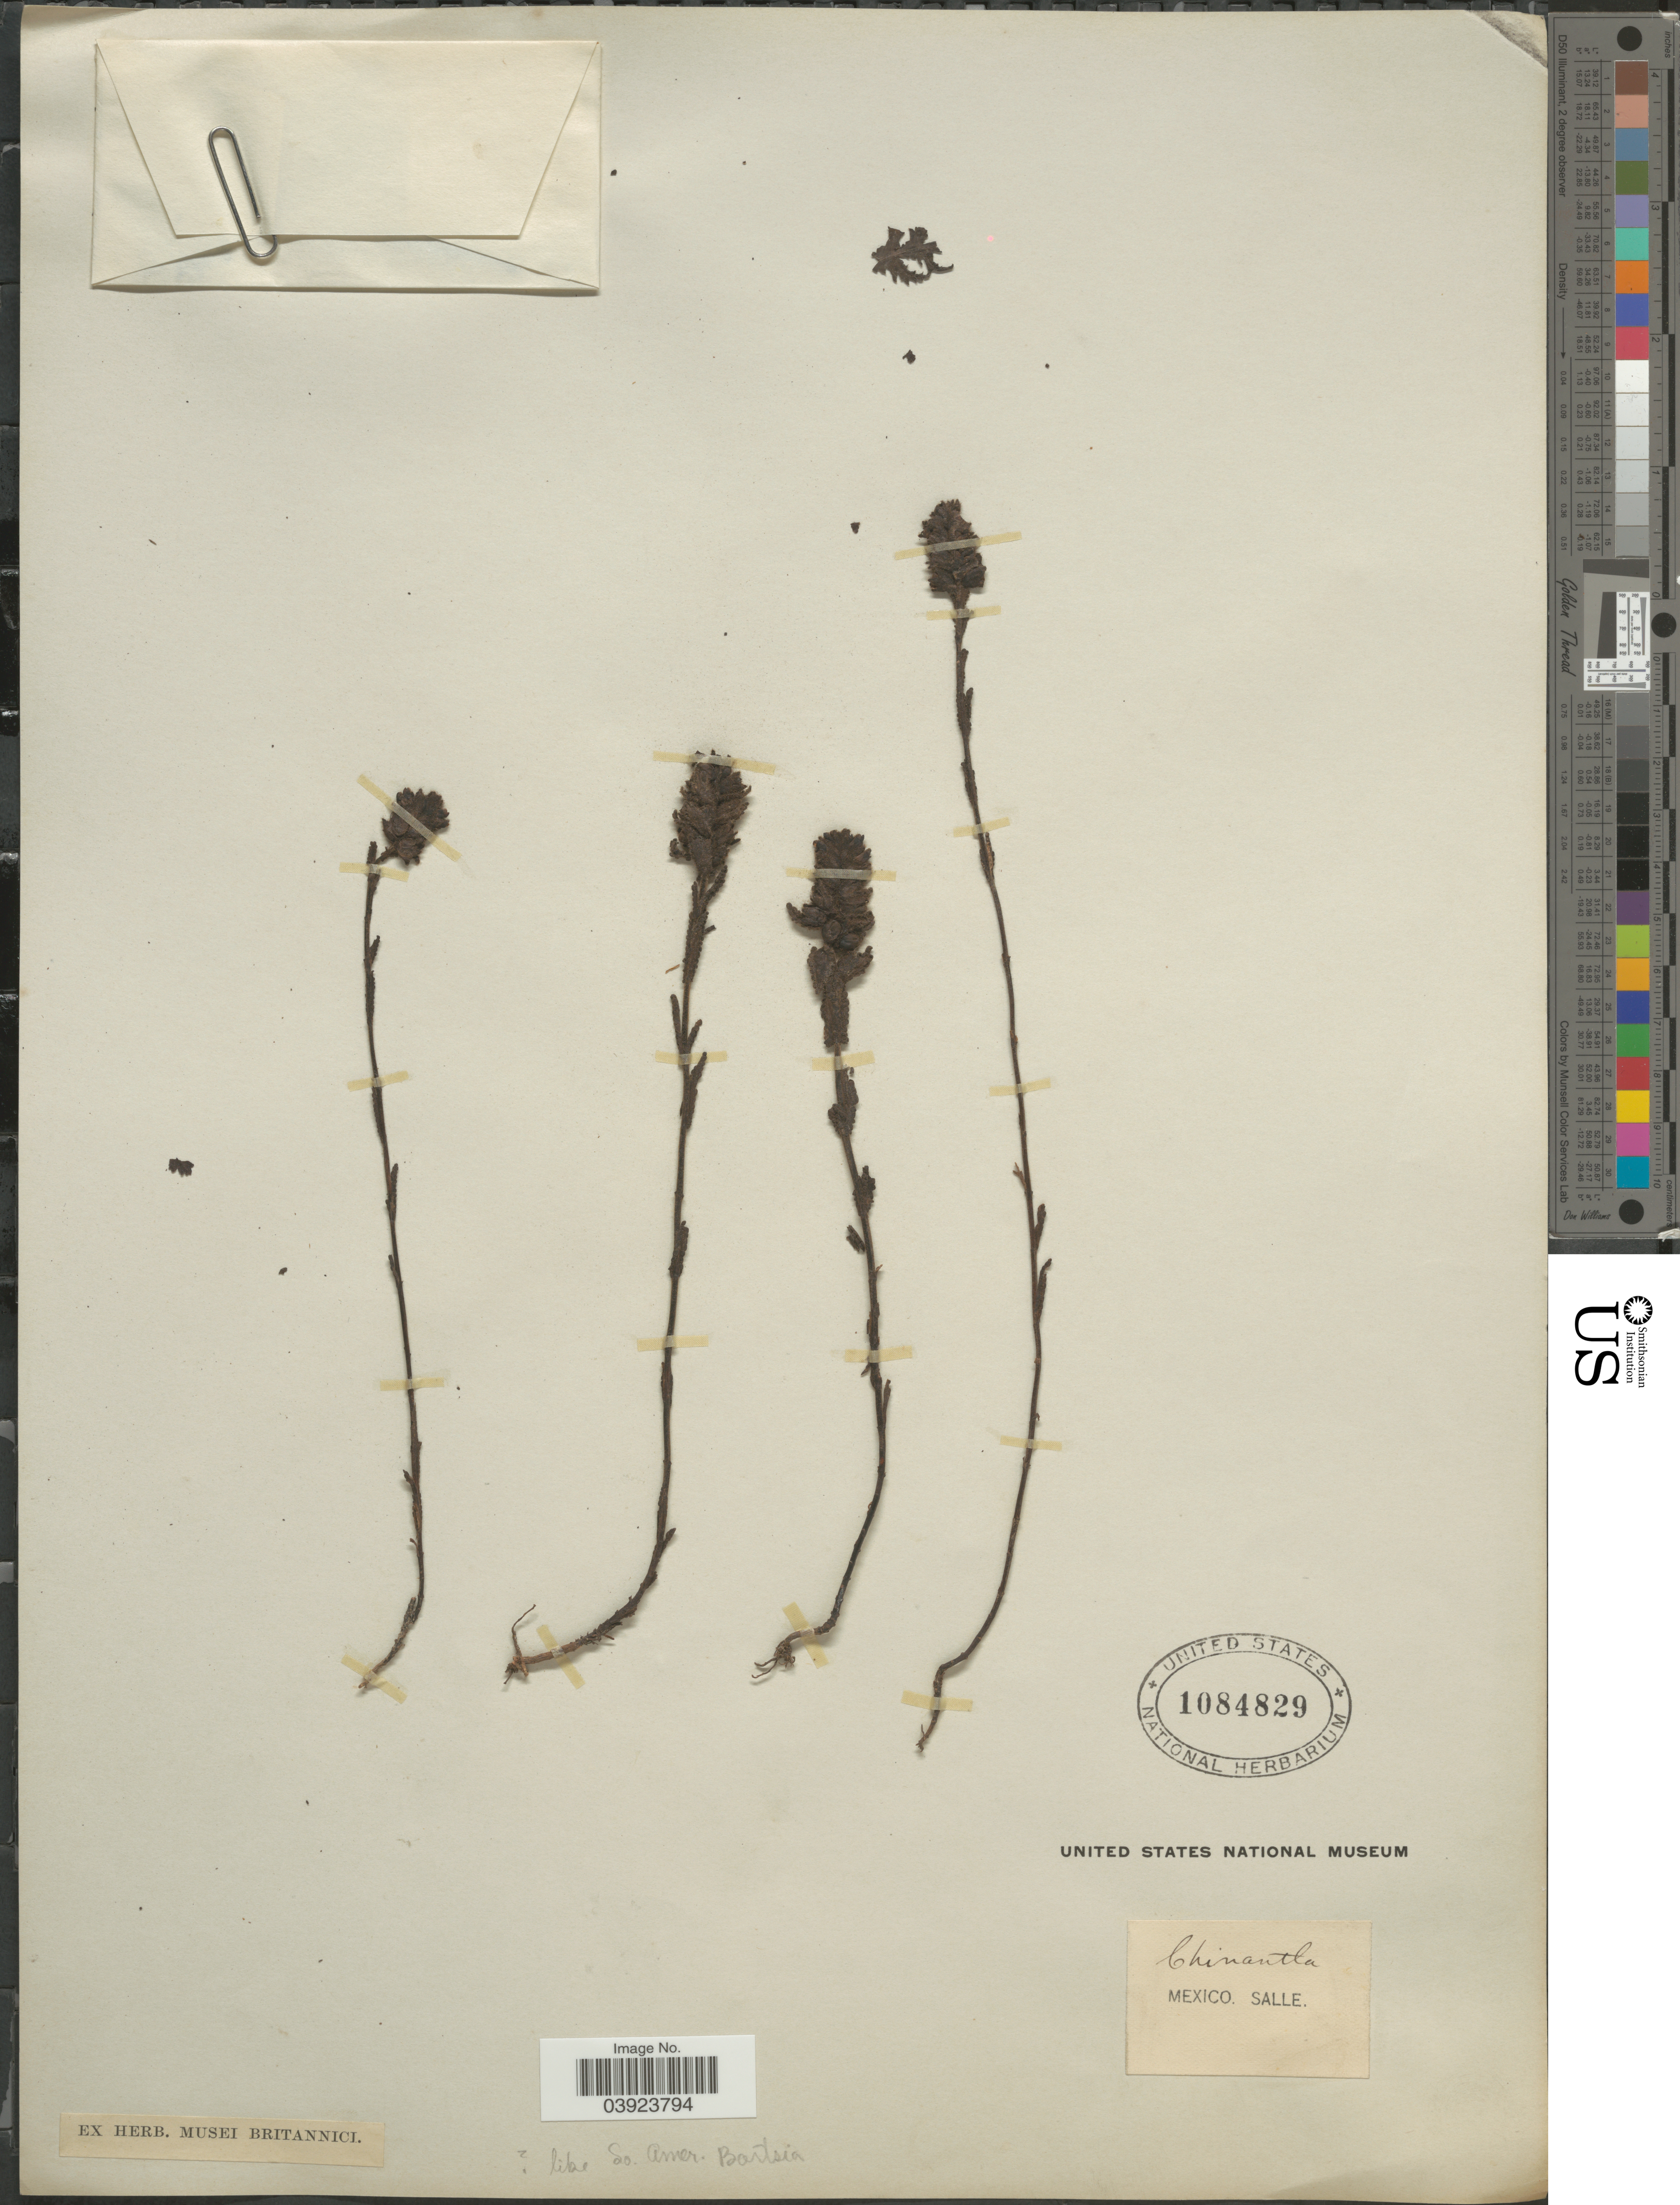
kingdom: Plantae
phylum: Tracheophyta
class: Magnoliopsida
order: Lamiales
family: Orobanchaceae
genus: Pedicularis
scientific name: Pedicularis sp.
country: Mexico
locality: Chinantla.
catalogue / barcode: US 1084829